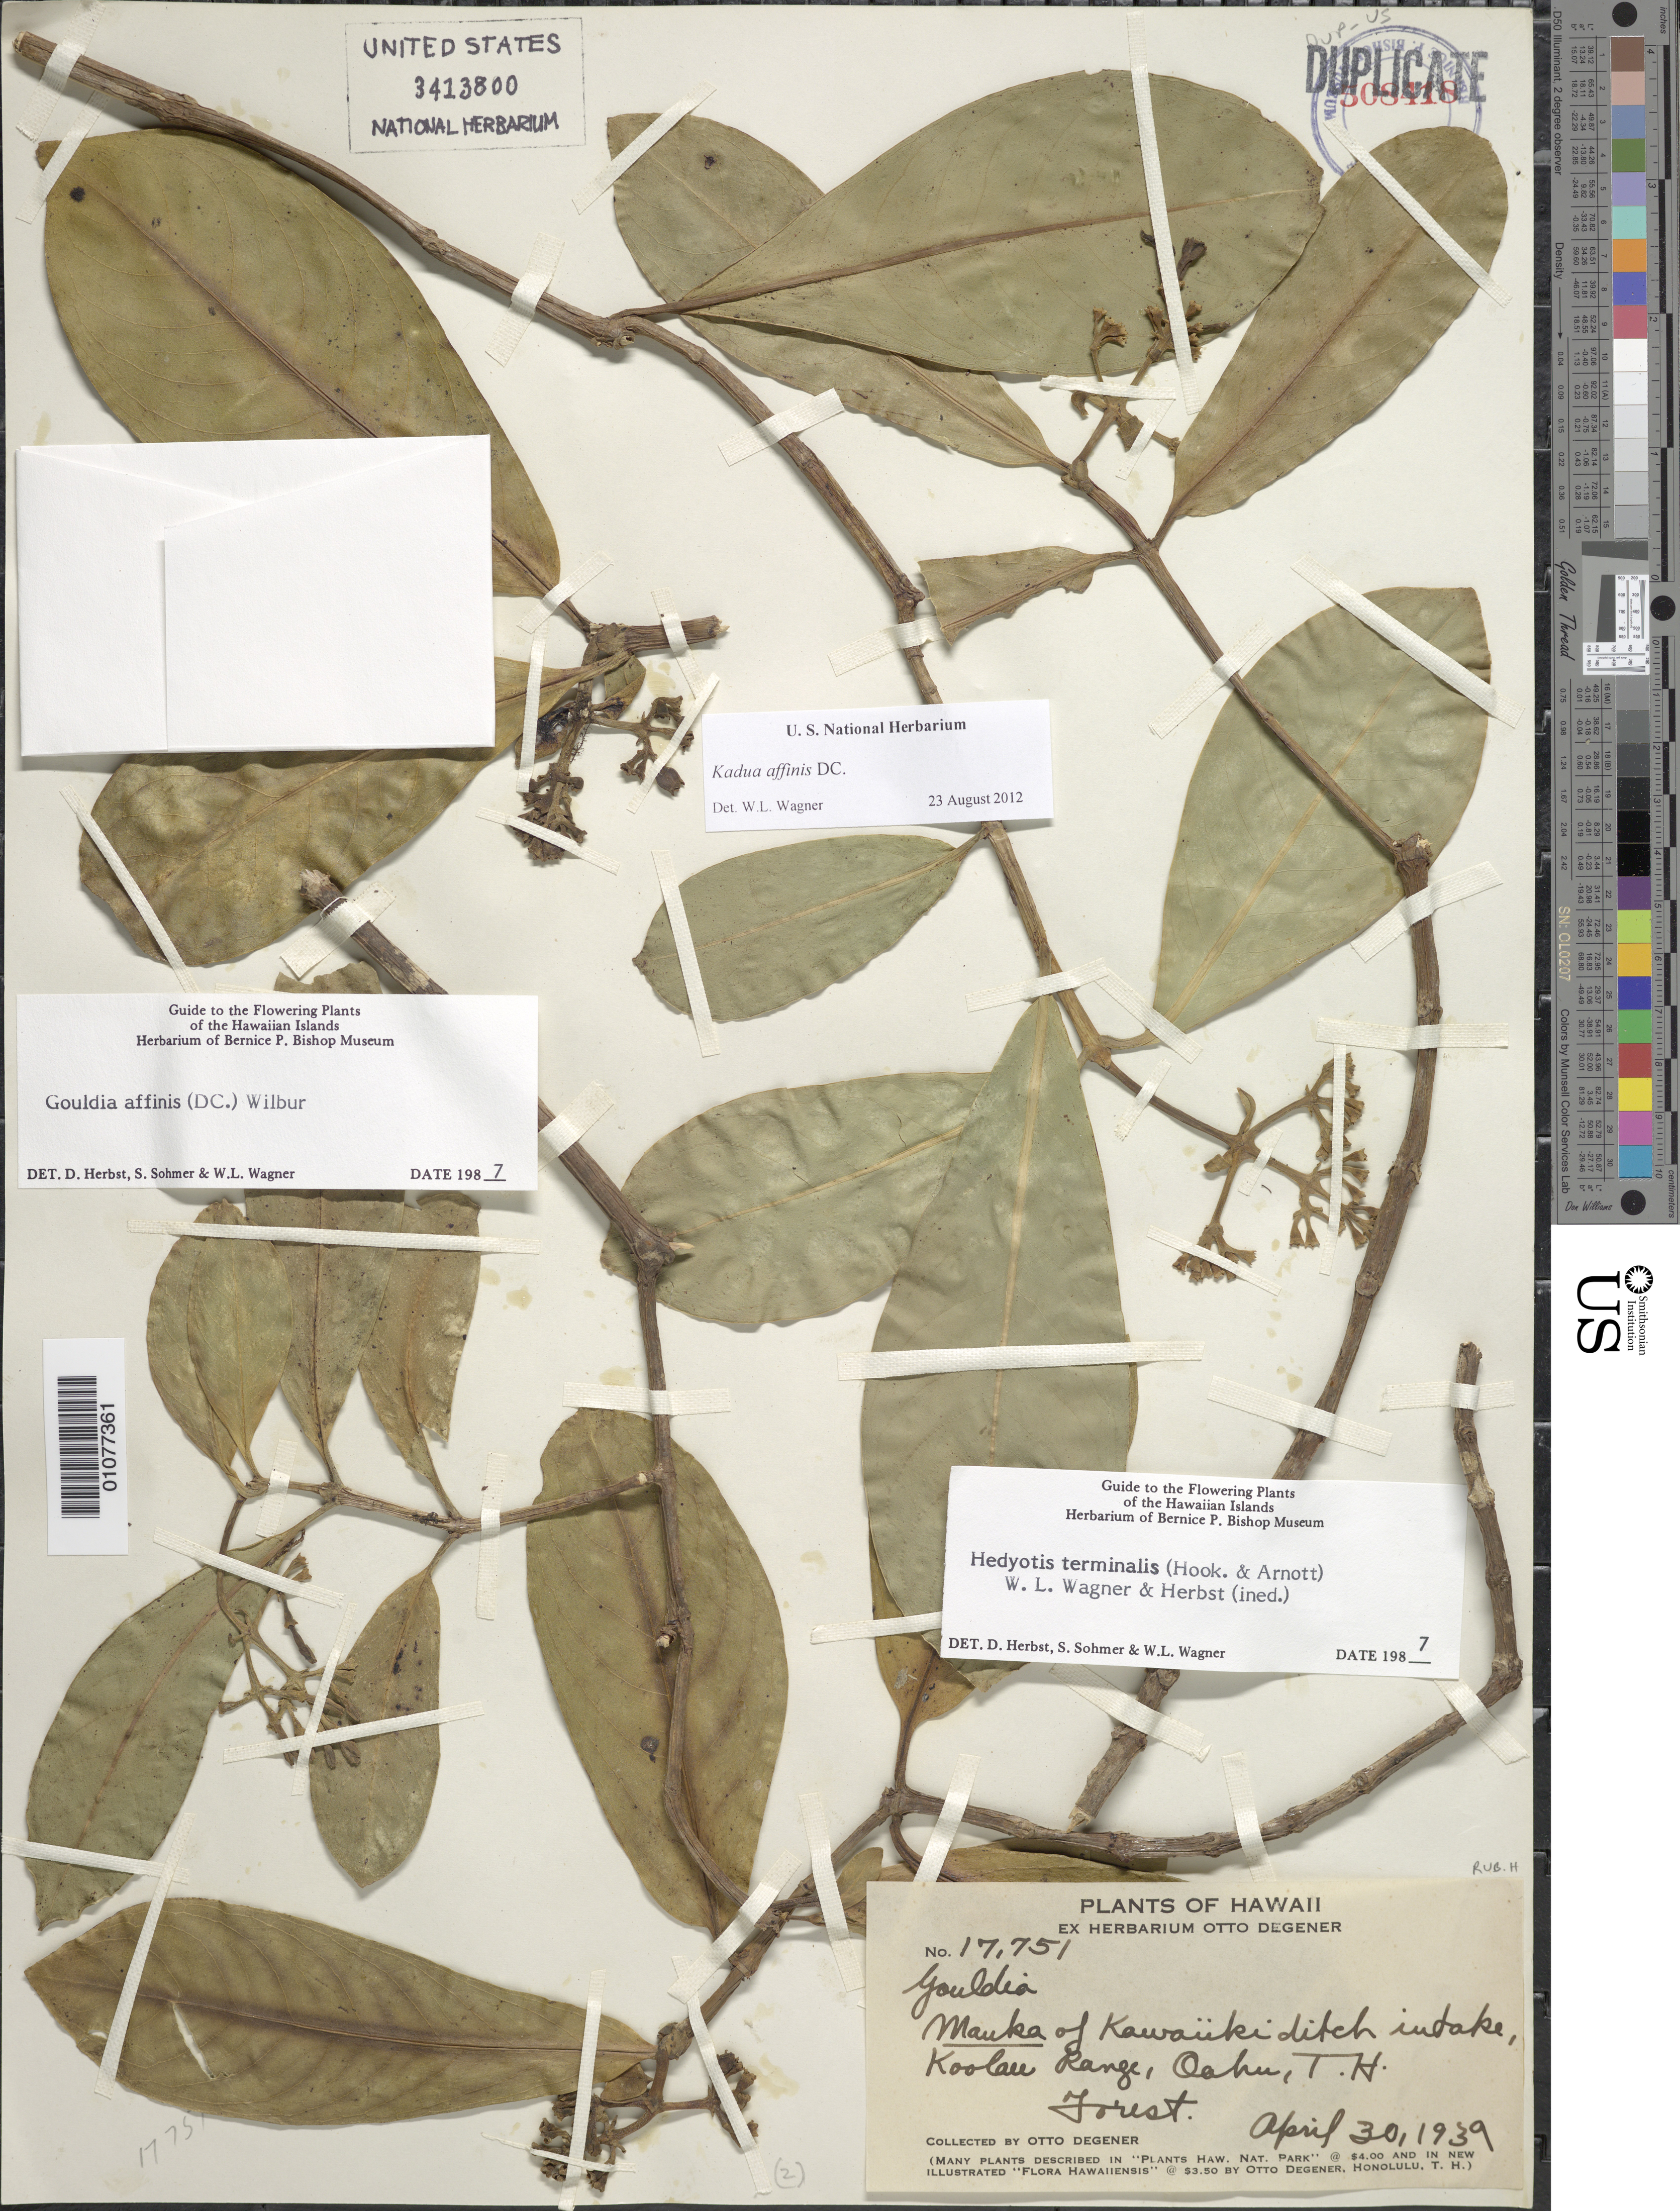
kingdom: Plantae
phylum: Tracheophyta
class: Magnoliopsida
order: Gentianales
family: Rubiaceae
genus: Kadua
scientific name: Kadua affinis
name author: DC.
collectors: O. Degener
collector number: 17751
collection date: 1939-04-30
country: United States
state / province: Hawaii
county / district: Honolulu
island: Oahu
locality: Koolau Range, Mauka of Kawaiiki ditch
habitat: forest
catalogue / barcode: US 3413800